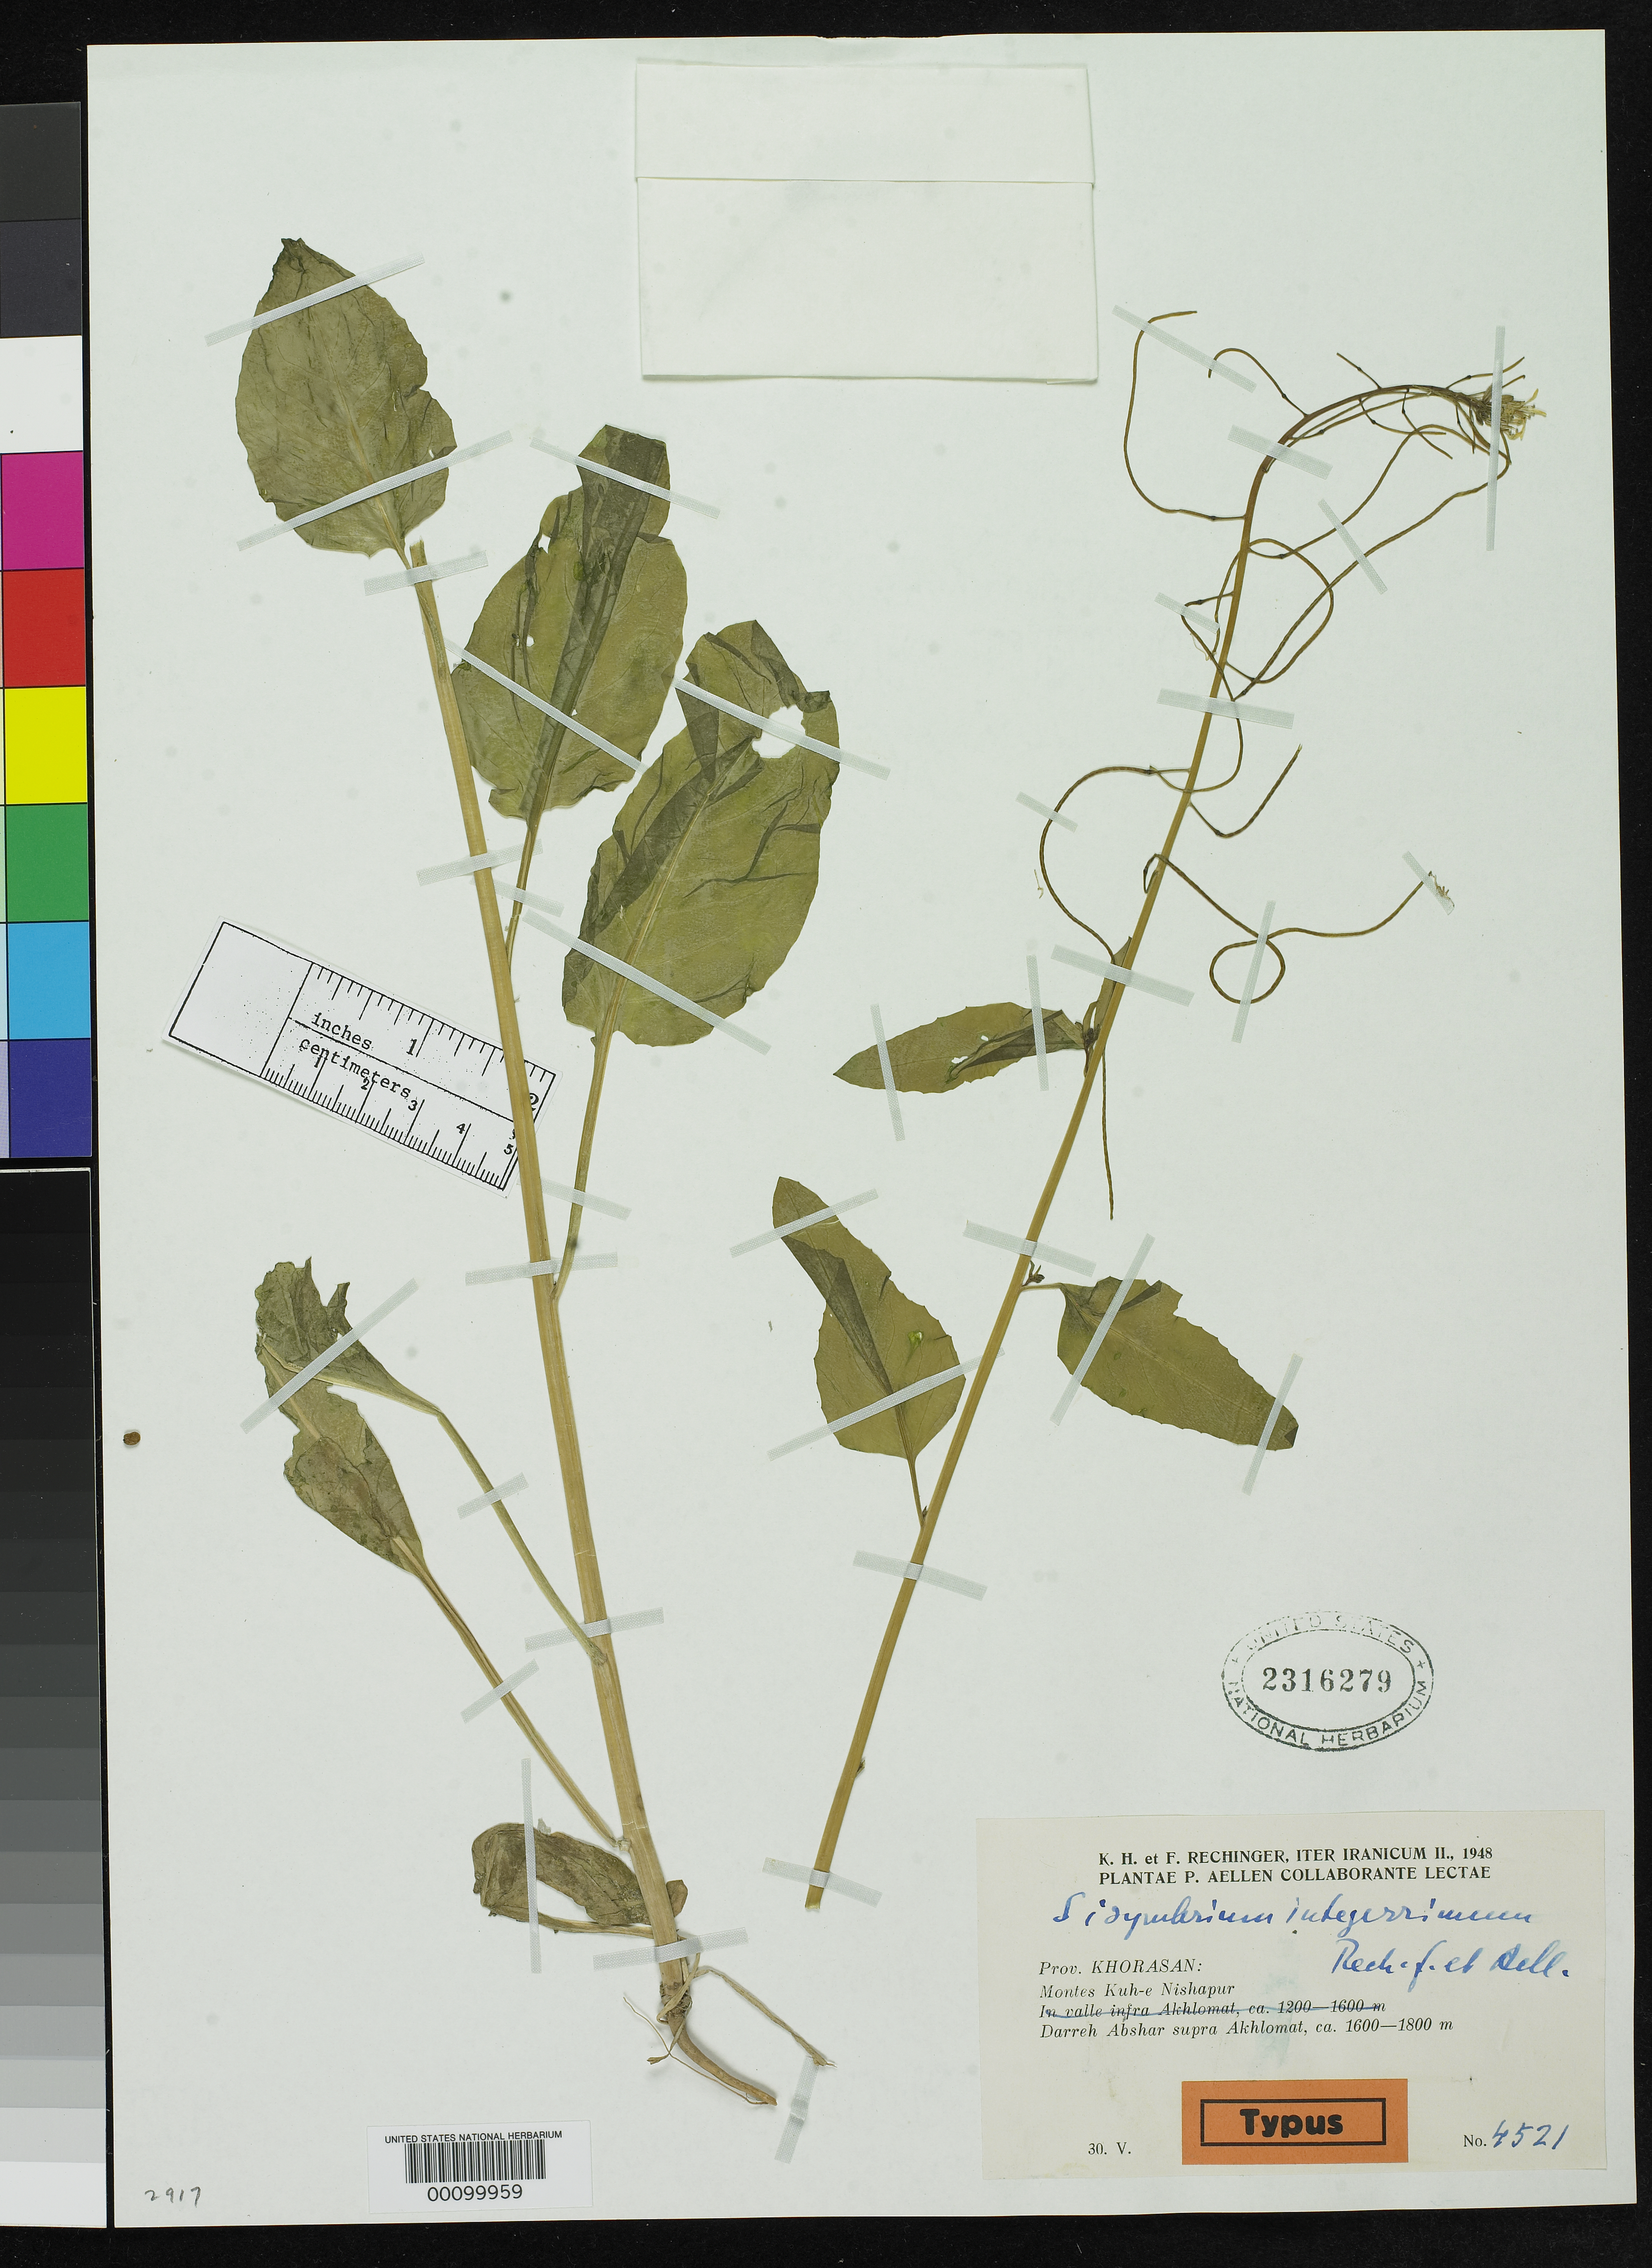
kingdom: Plantae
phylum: Tracheophyta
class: Magnoliopsida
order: Brassicales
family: Brassicaceae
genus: Sisymbrium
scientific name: Sisymbrium integerrimum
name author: Rech. f. & Aellen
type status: Isotype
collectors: K. H. Rechinger & P. Aellen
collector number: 4521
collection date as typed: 30 May 1948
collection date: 1948-05-30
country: Iran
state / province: Khorasan [obsolete]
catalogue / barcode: US 2316279